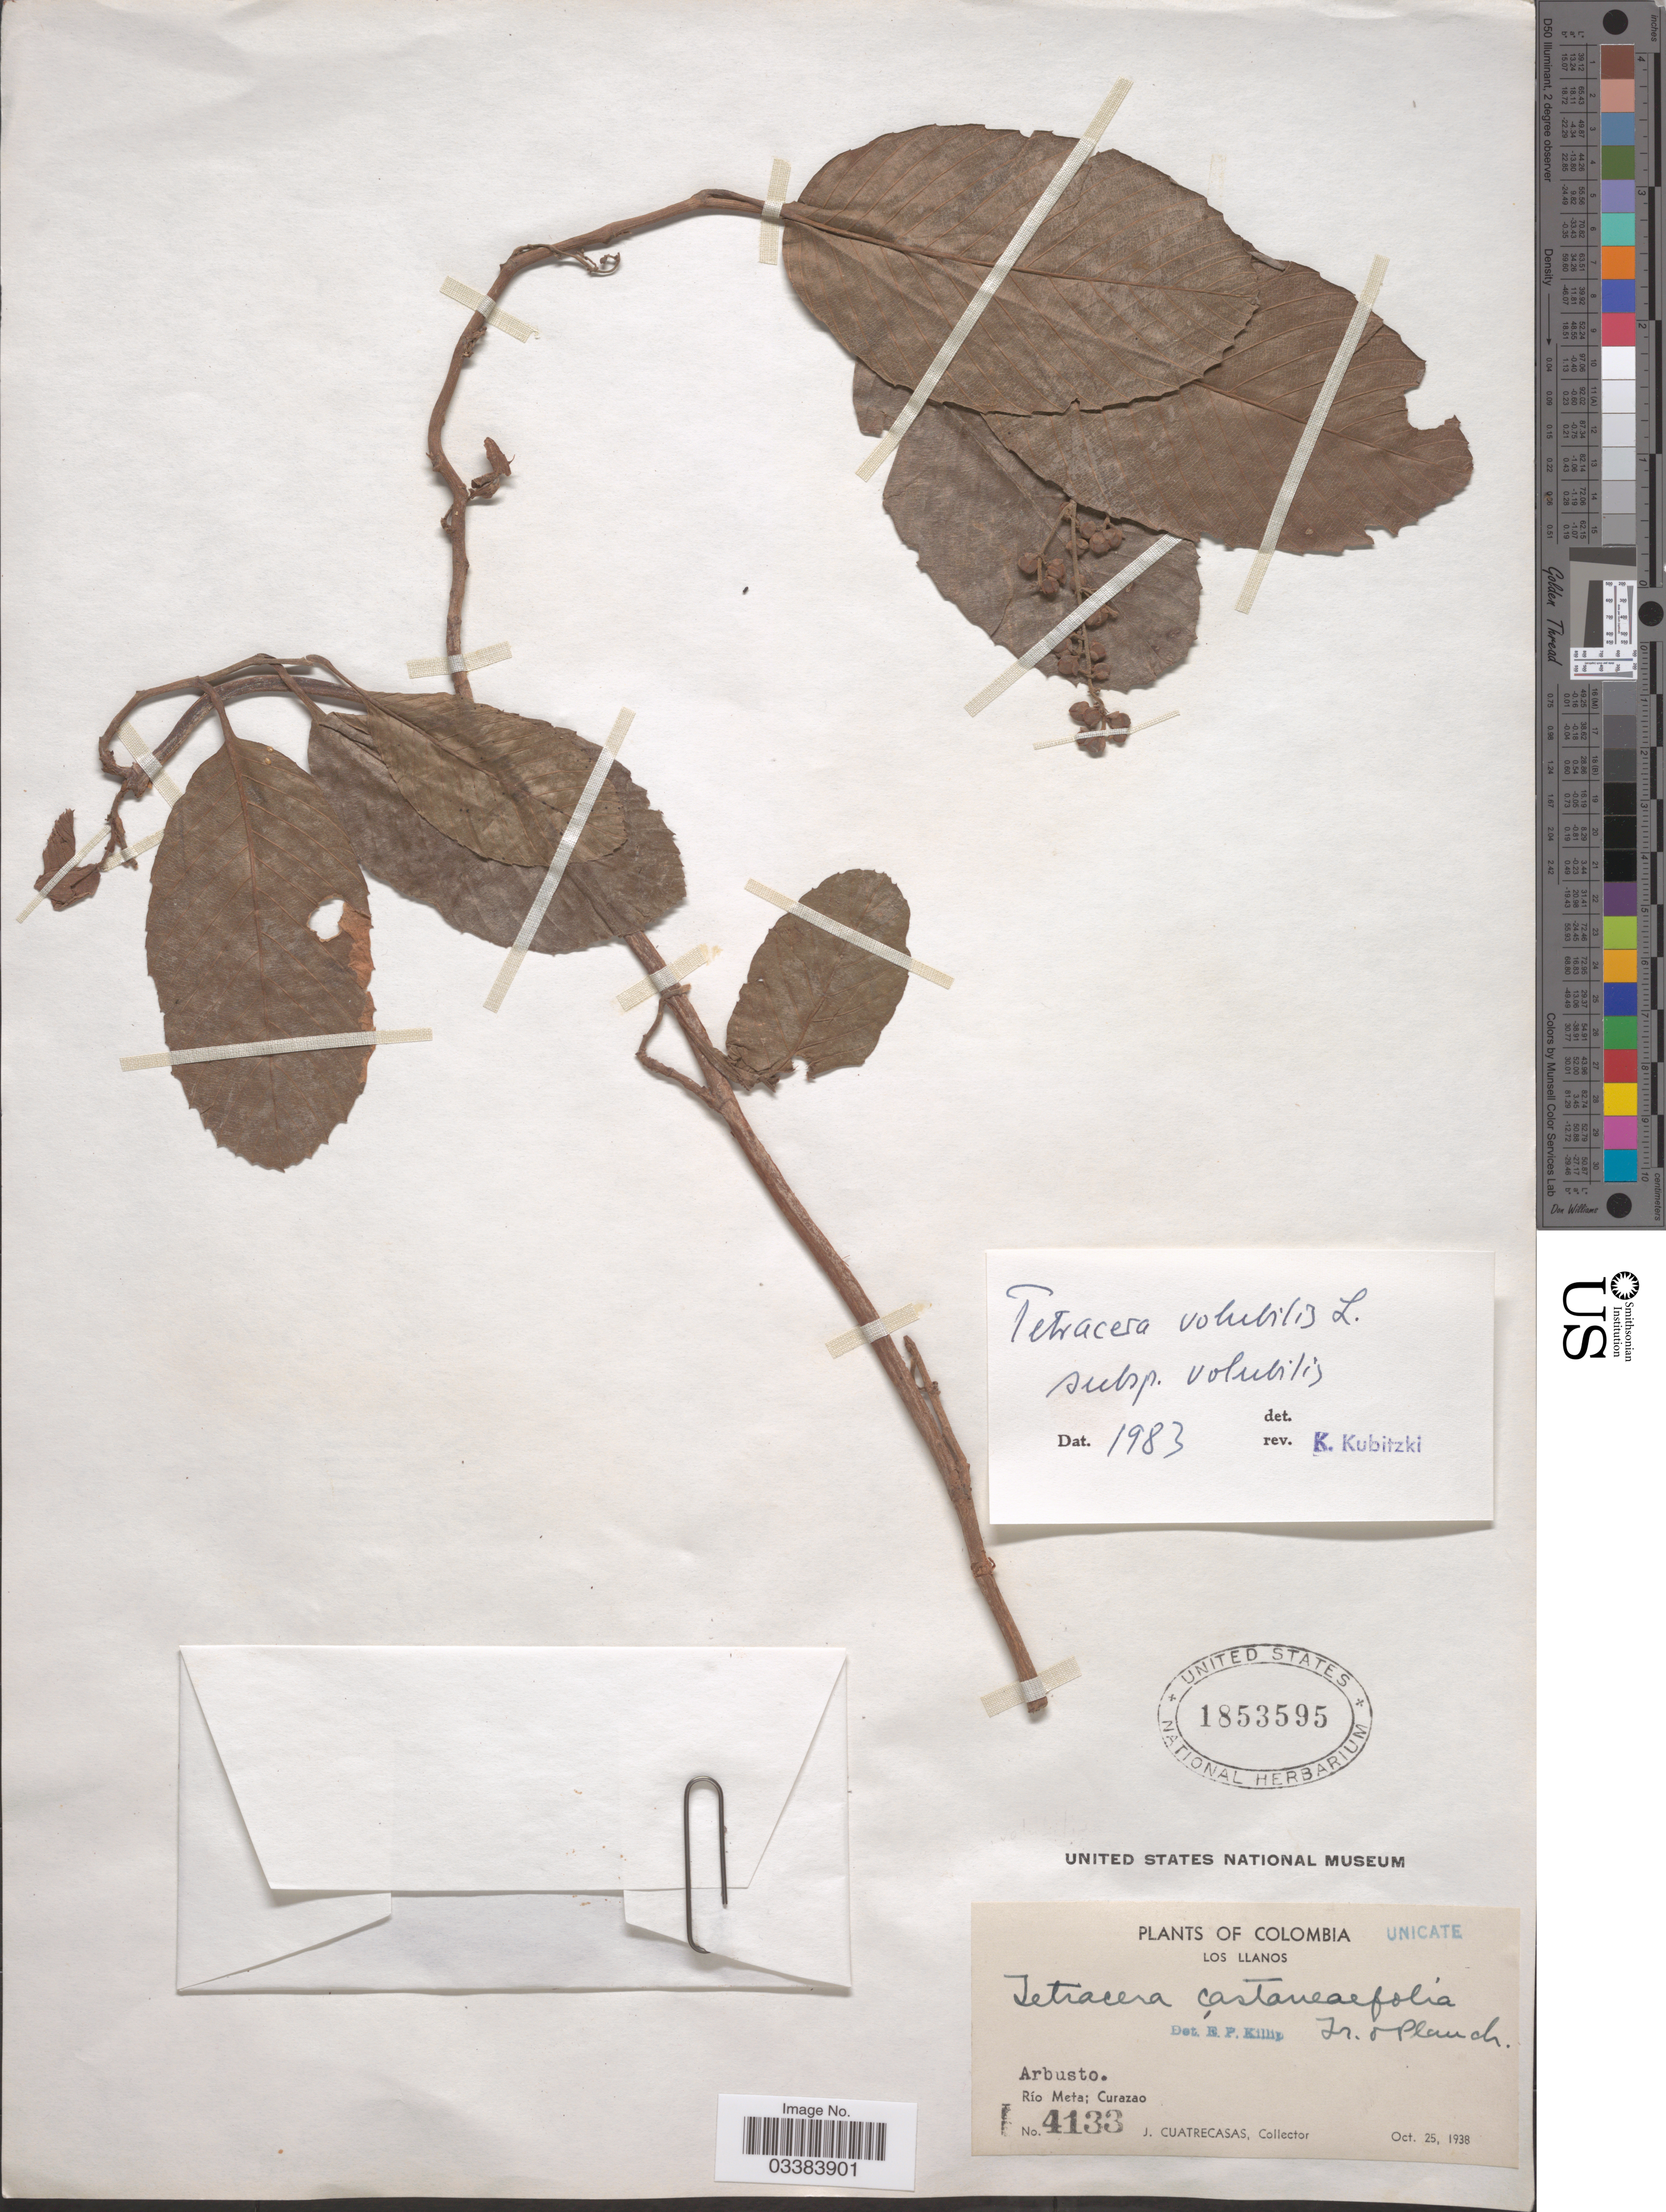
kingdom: Plantae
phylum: Tracheophyta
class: Magnoliopsida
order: Dilleniales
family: Dilleniaceae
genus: Tetracera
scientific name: Tetracera volubilis subsp. volubilis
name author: L.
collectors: J. Cuatrecasas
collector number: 4133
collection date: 1938-10-25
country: Colombia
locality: Los Llanos. Río Meta; Curazao.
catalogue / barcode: US 1853595